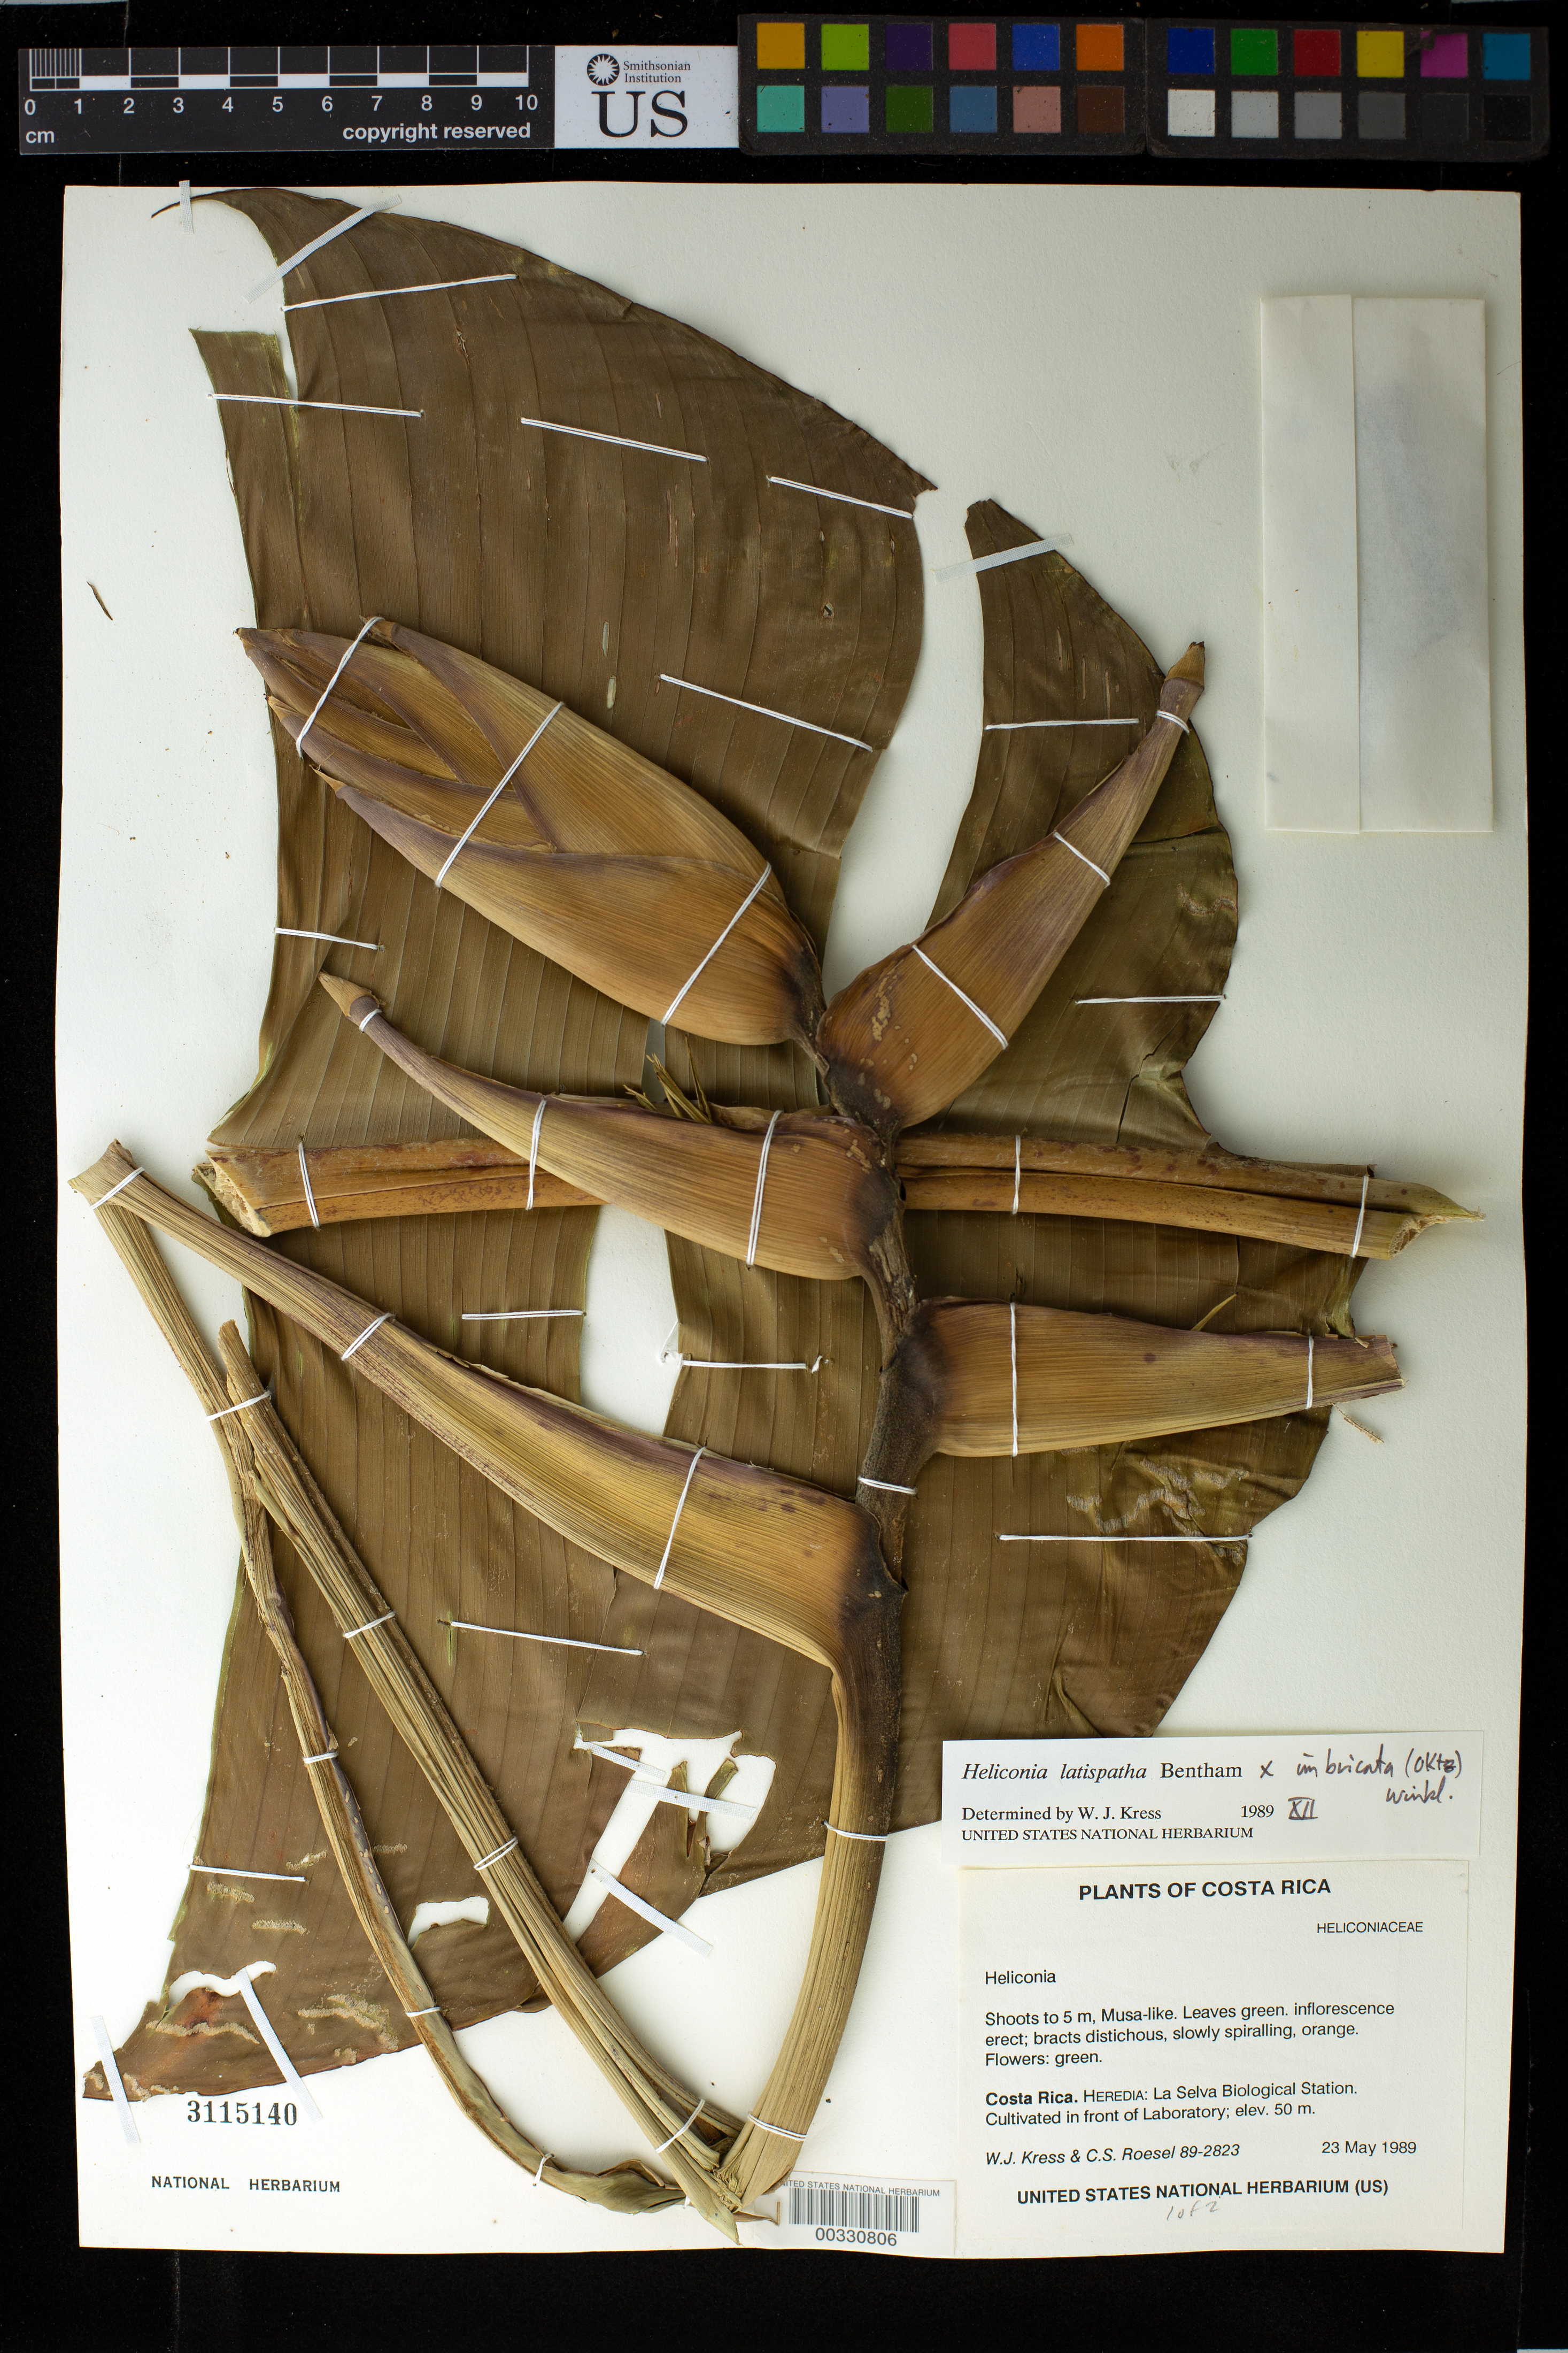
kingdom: Plantae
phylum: Tracheophyta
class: Liliopsida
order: Zingiberales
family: Heliconiaceae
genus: Heliconia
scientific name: Heliconia latispatha x H. imbricata (Kuntze) Baker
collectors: W. J. Kress & C. S. Roesel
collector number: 89-2823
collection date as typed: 23 May 1989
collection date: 1989-05-23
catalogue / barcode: US 3115140